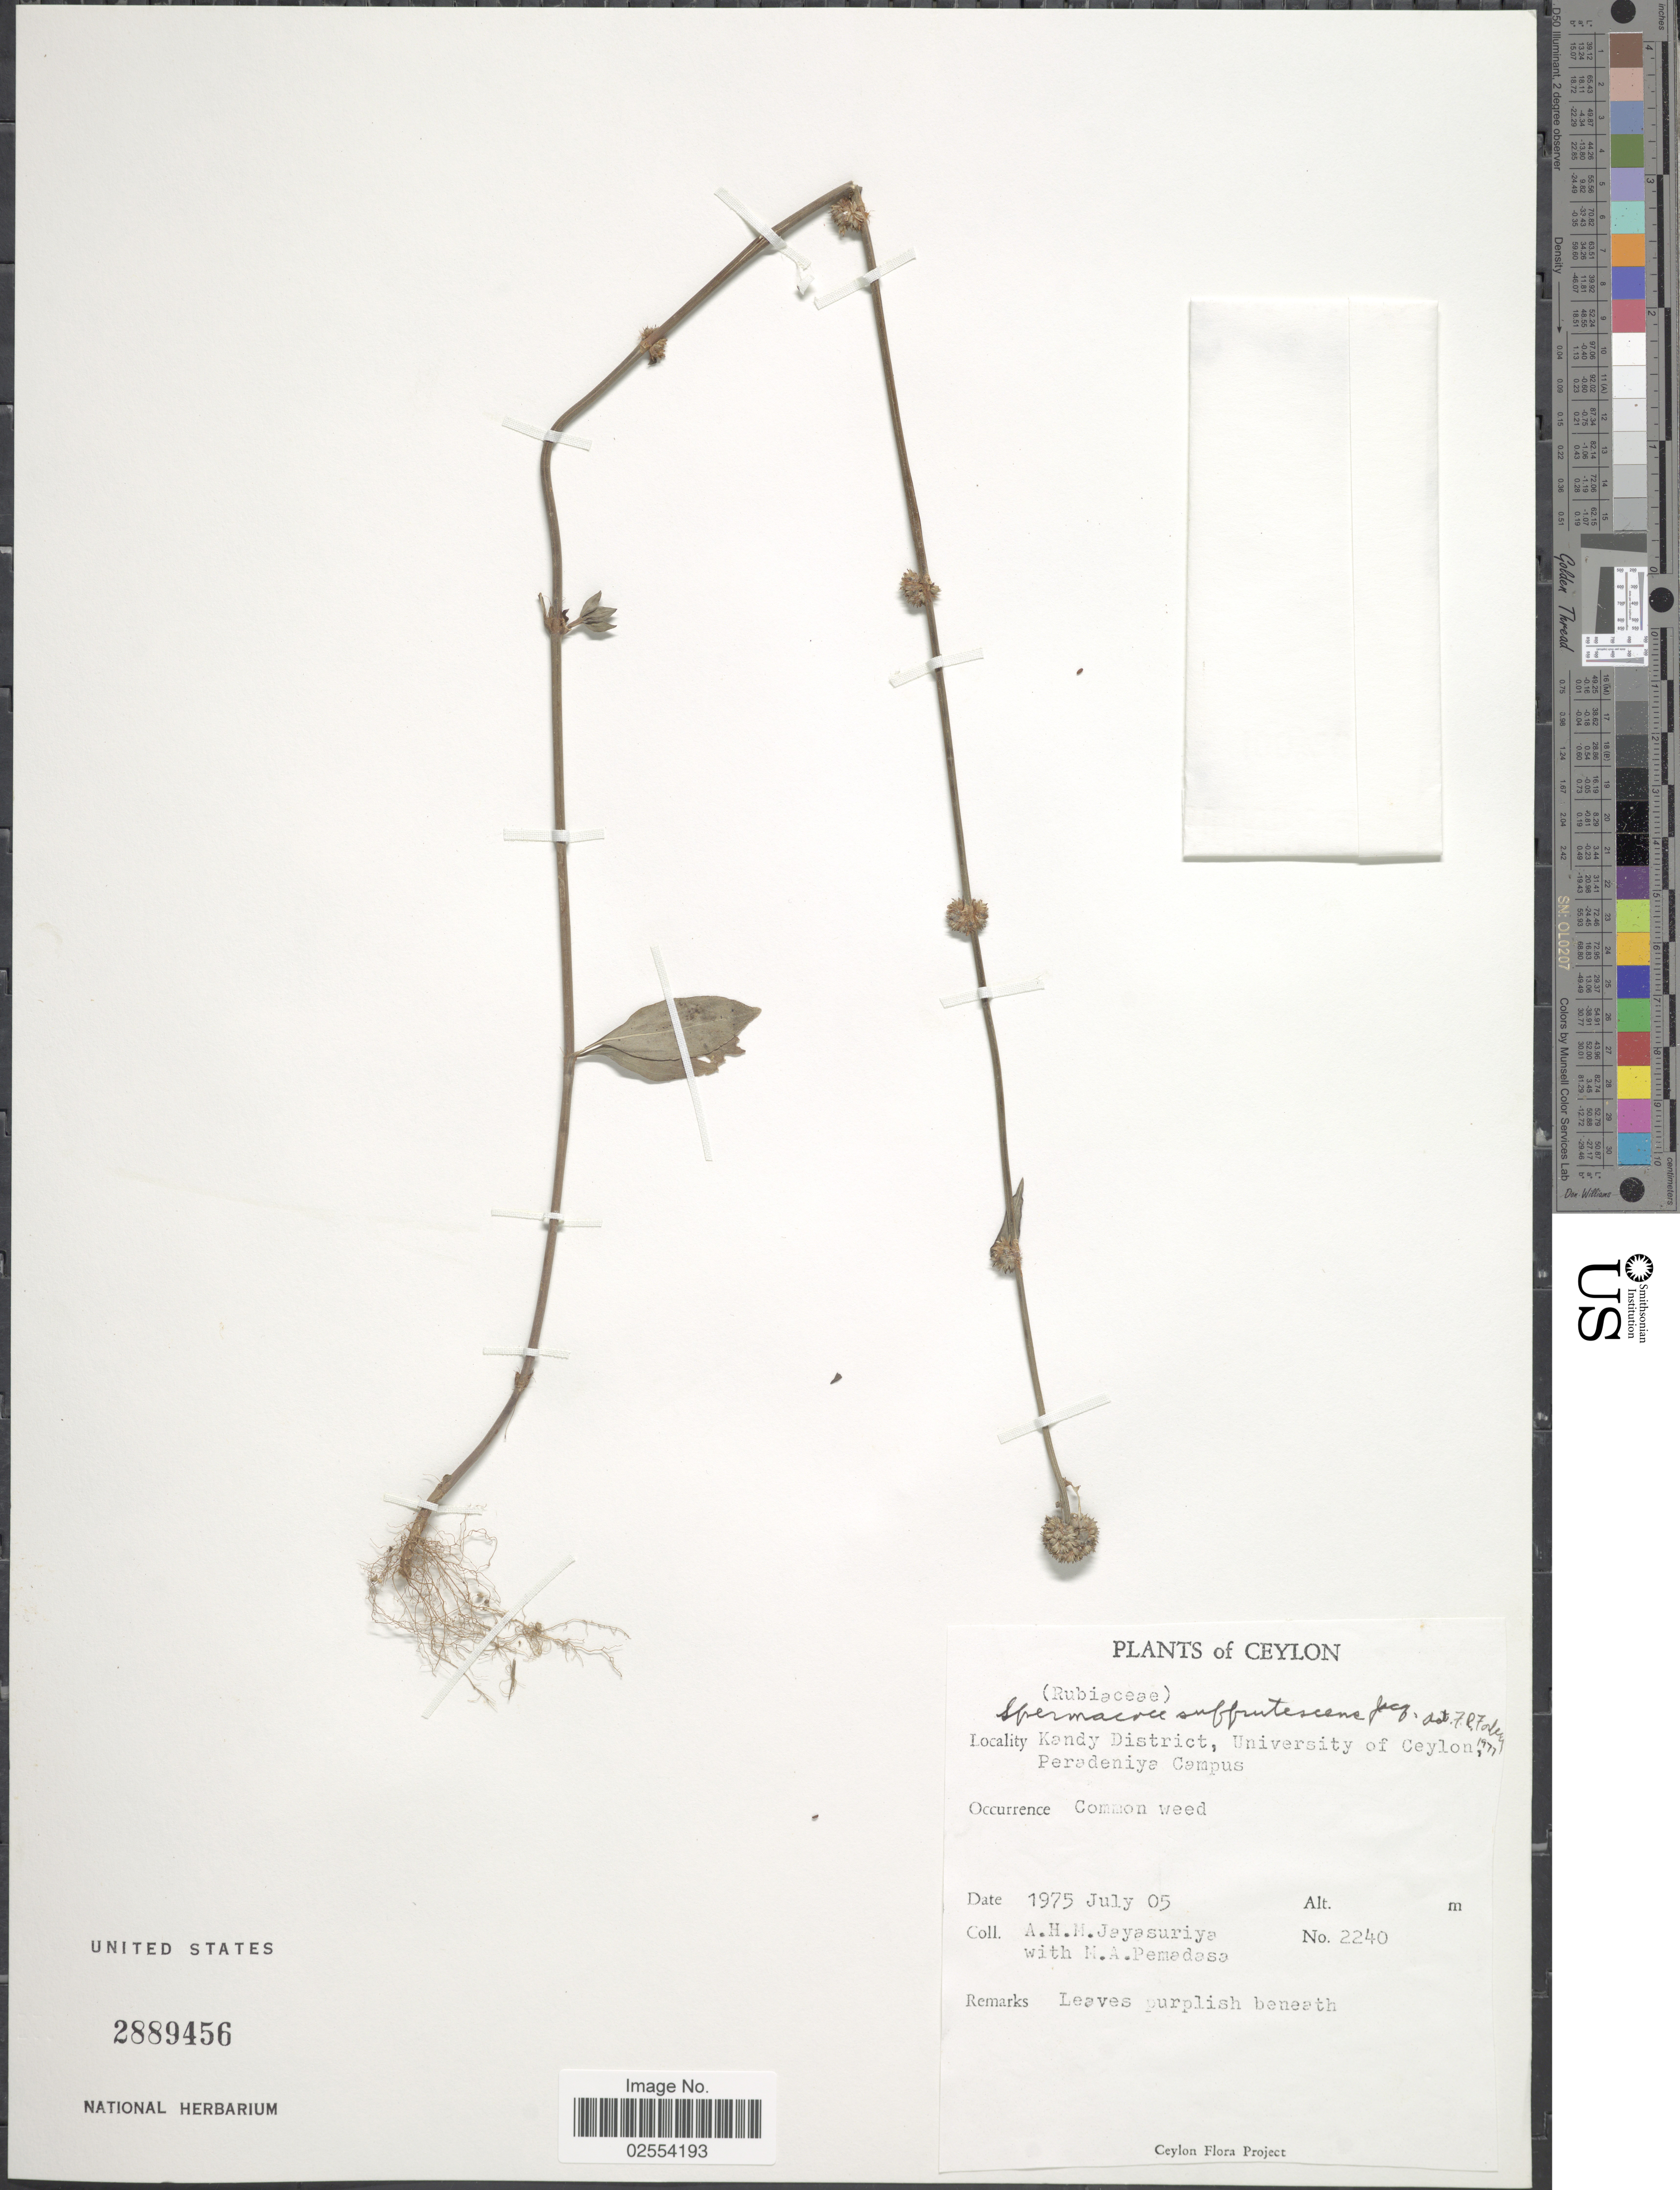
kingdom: Plantae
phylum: Tracheophyta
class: Magnoliopsida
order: Gentianales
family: Rubiaceae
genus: Spermacoce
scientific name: Spermacoce assurgens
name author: Ruiz & Pav.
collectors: A. H. Jayasuriya & M. Pemadasa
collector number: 2240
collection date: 1975-07-05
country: Sri Lanka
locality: Ceylon, Kandy District, University of Ceylon, Peradeniya Campus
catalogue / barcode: US 2889456